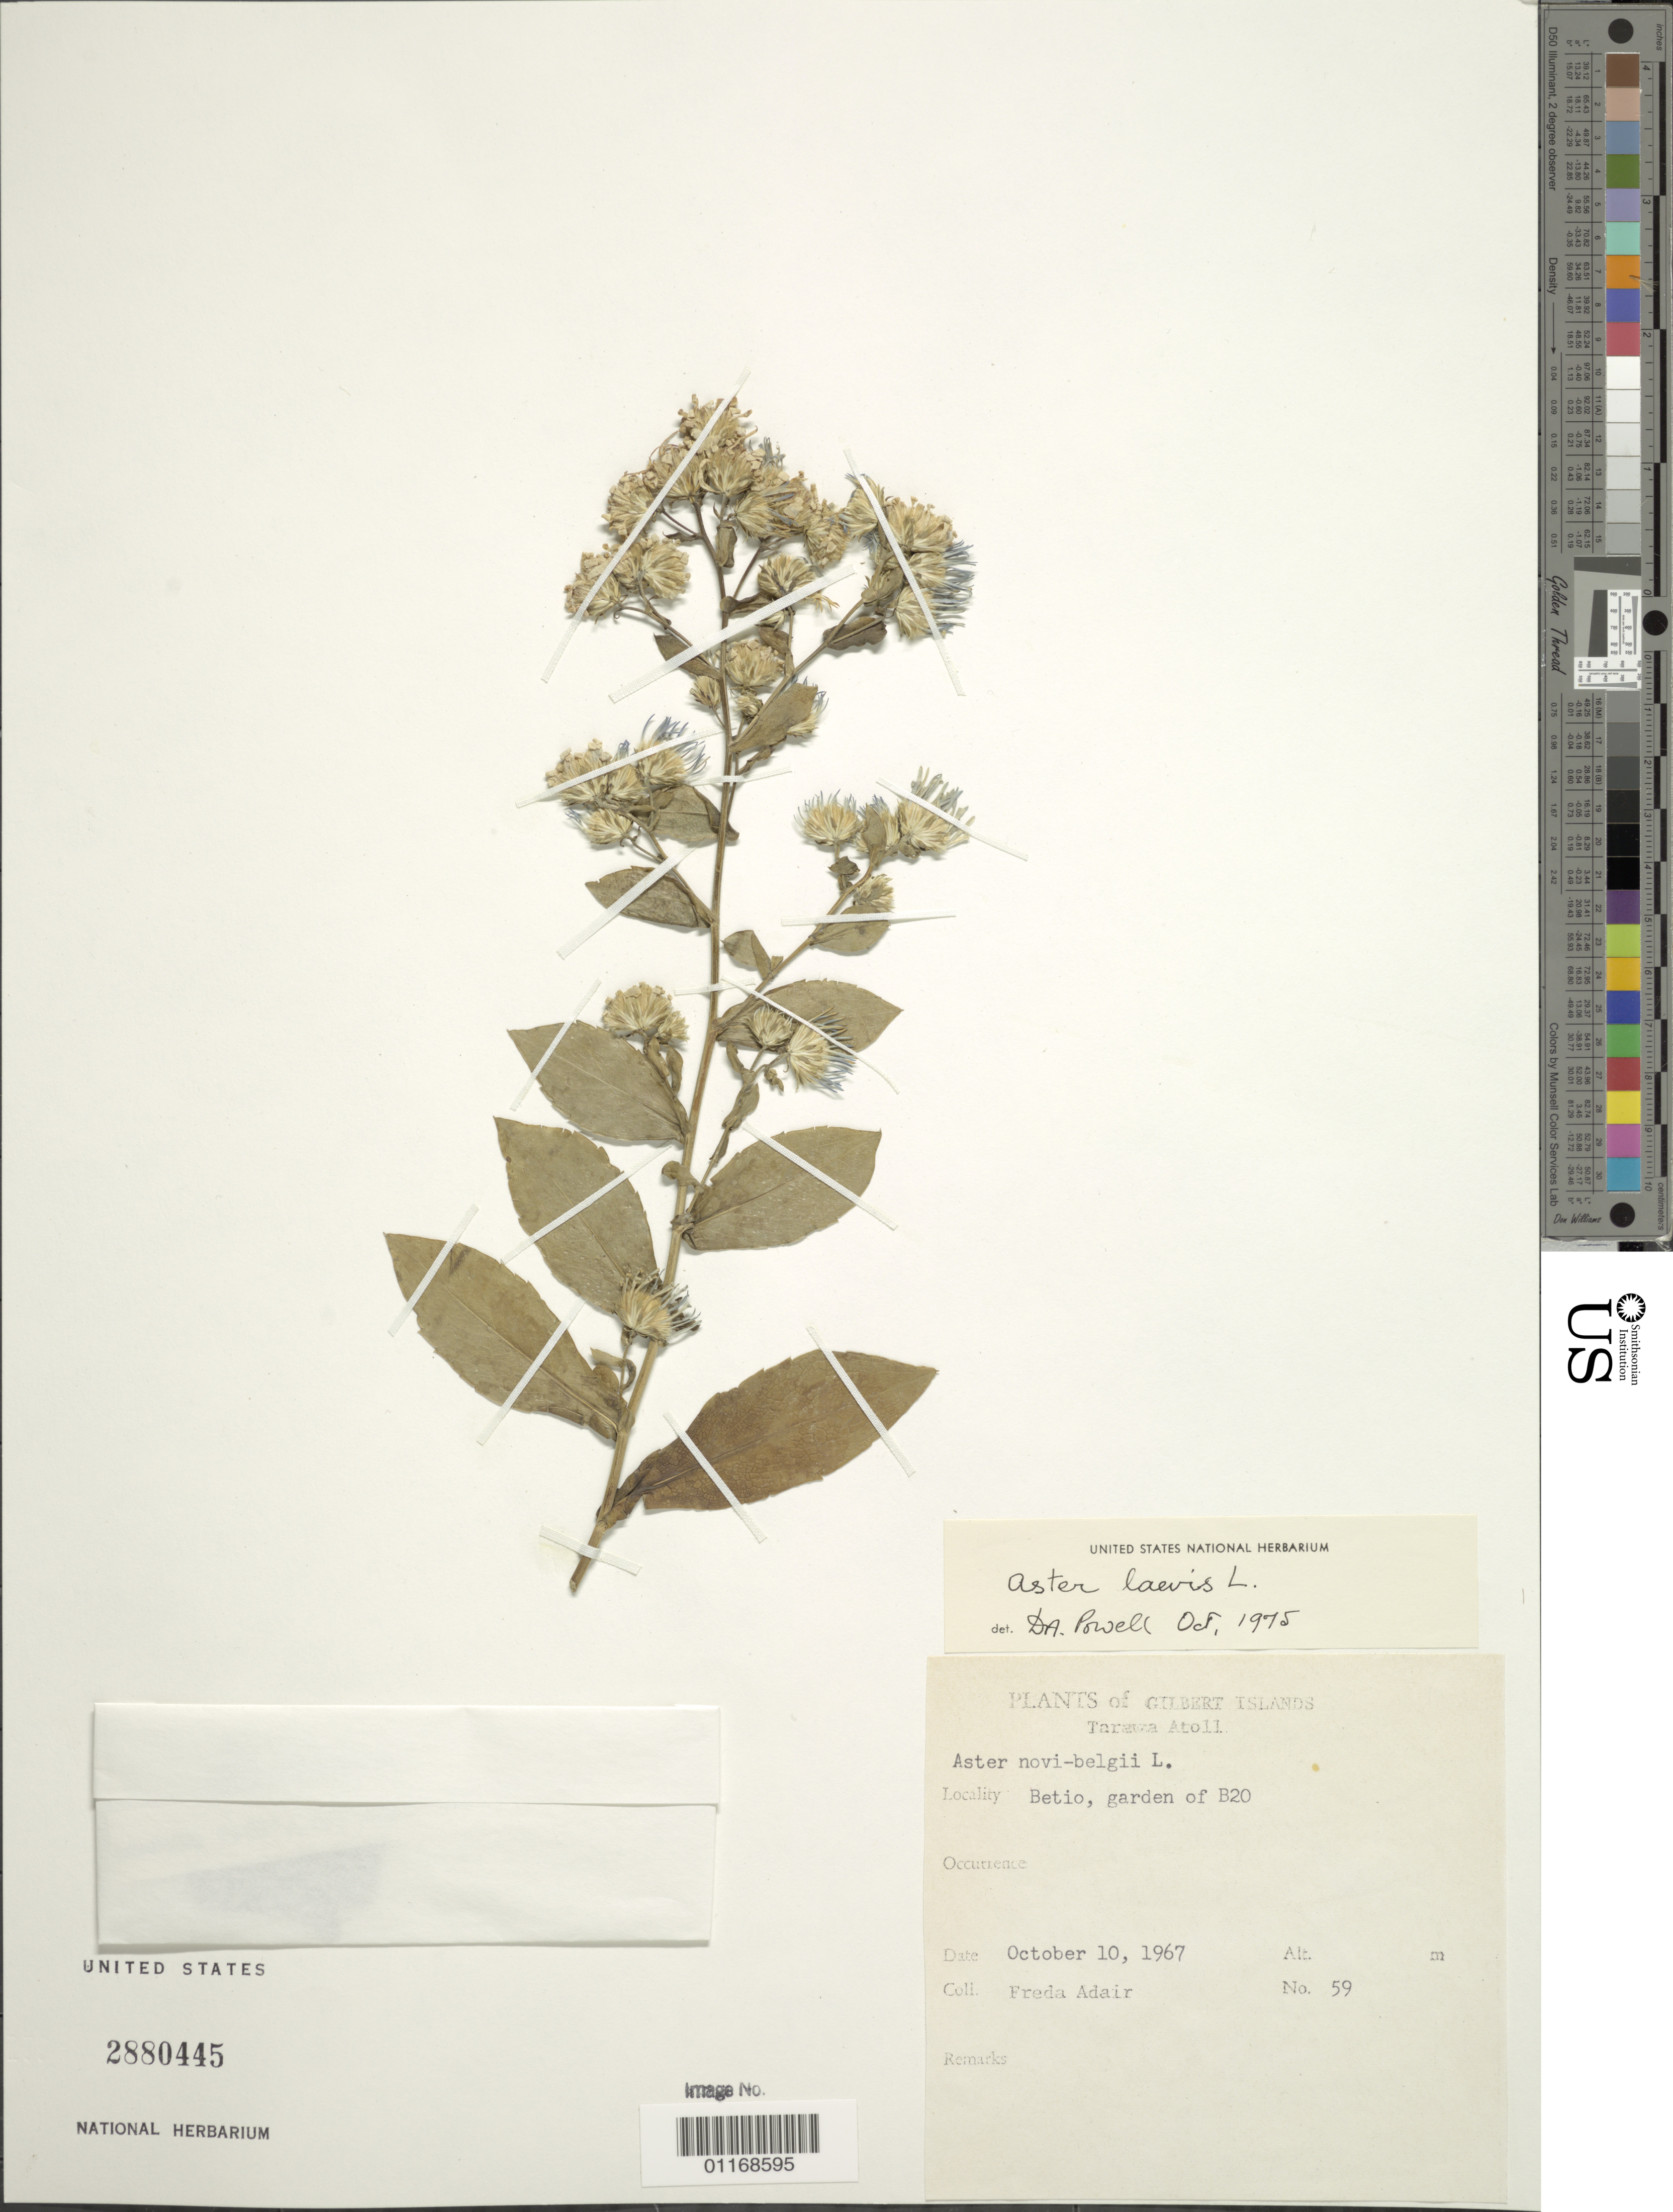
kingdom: Plantae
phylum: Tracheophyta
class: Magnoliopsida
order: Asterales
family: Asteraceae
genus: Symphyotrichum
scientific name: Symphyotrichum laeve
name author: (L.) Á. Löve & D. Löve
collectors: F. Adair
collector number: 59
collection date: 1967-10-10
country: Kiribati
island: Tarawa Atoll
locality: Betio, Garden of B20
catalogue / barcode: US 2880445